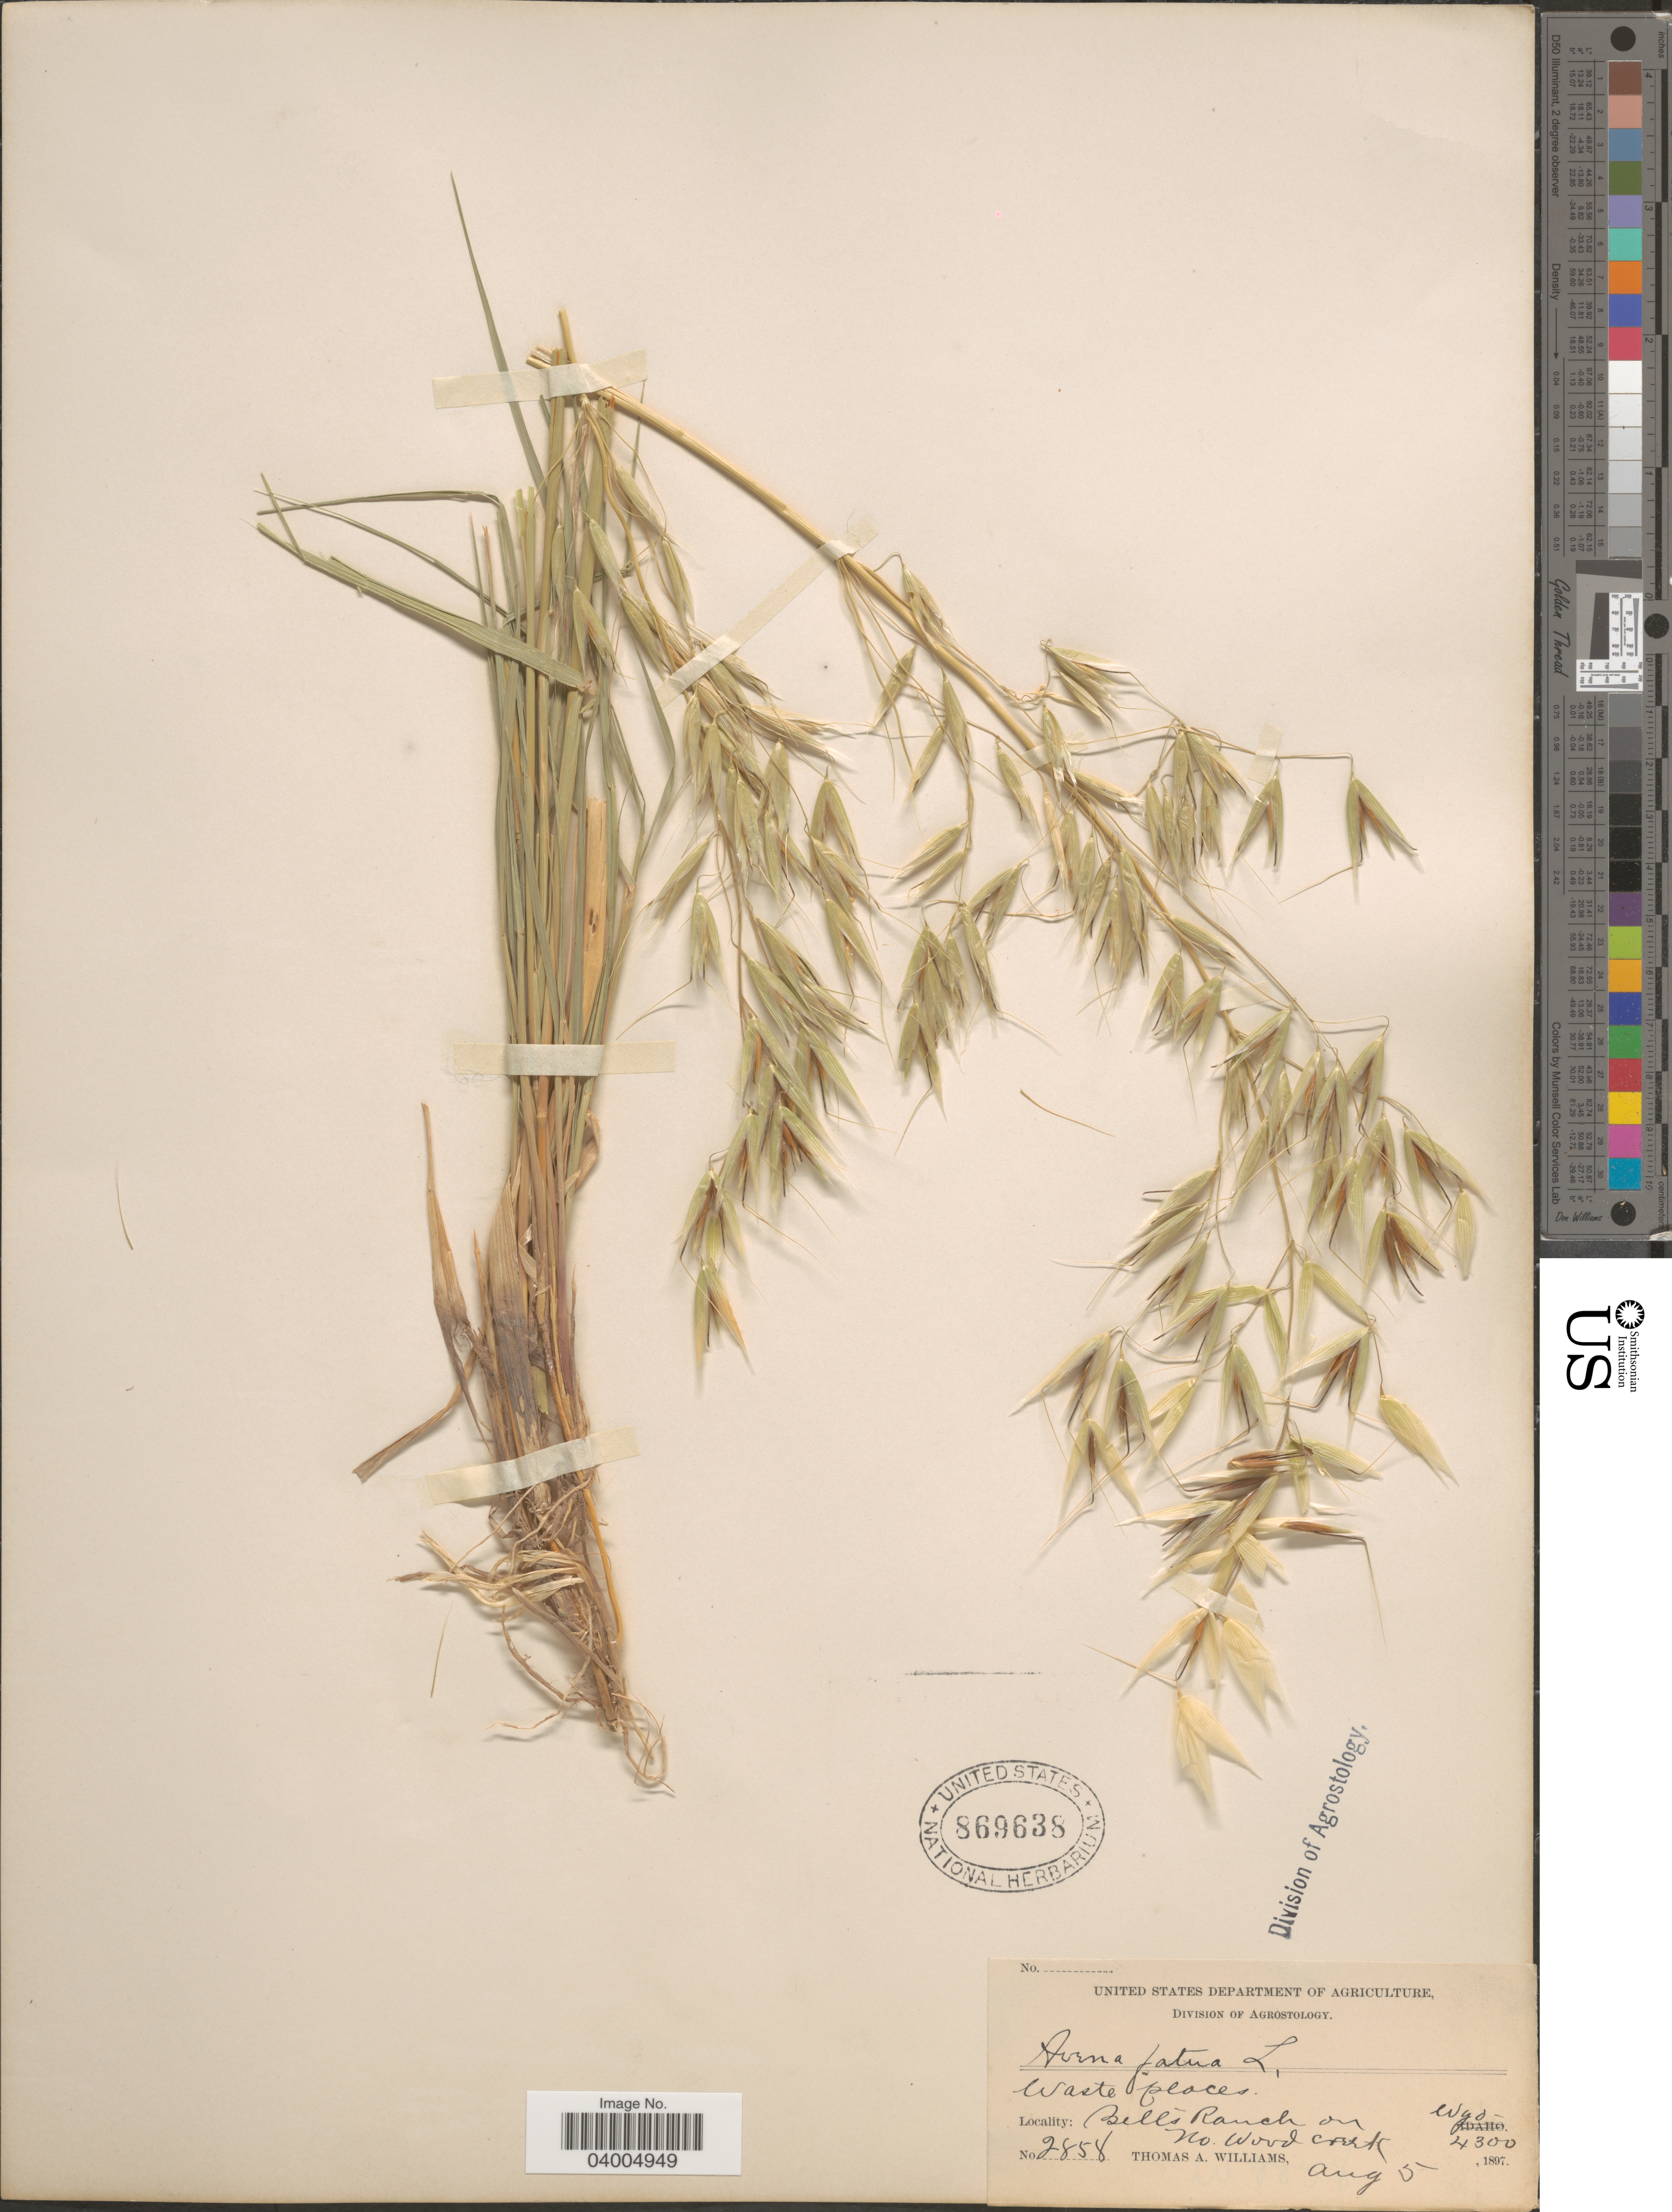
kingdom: Plantae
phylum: Tracheophyta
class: Liliopsida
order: Poales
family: Poaceae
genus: Avena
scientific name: Avena fatua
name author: L.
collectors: T. A. Williams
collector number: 2858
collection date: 1897-08-05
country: United States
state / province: Wyoming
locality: Bell's Ranch on No. Wood Creek.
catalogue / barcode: US 869638